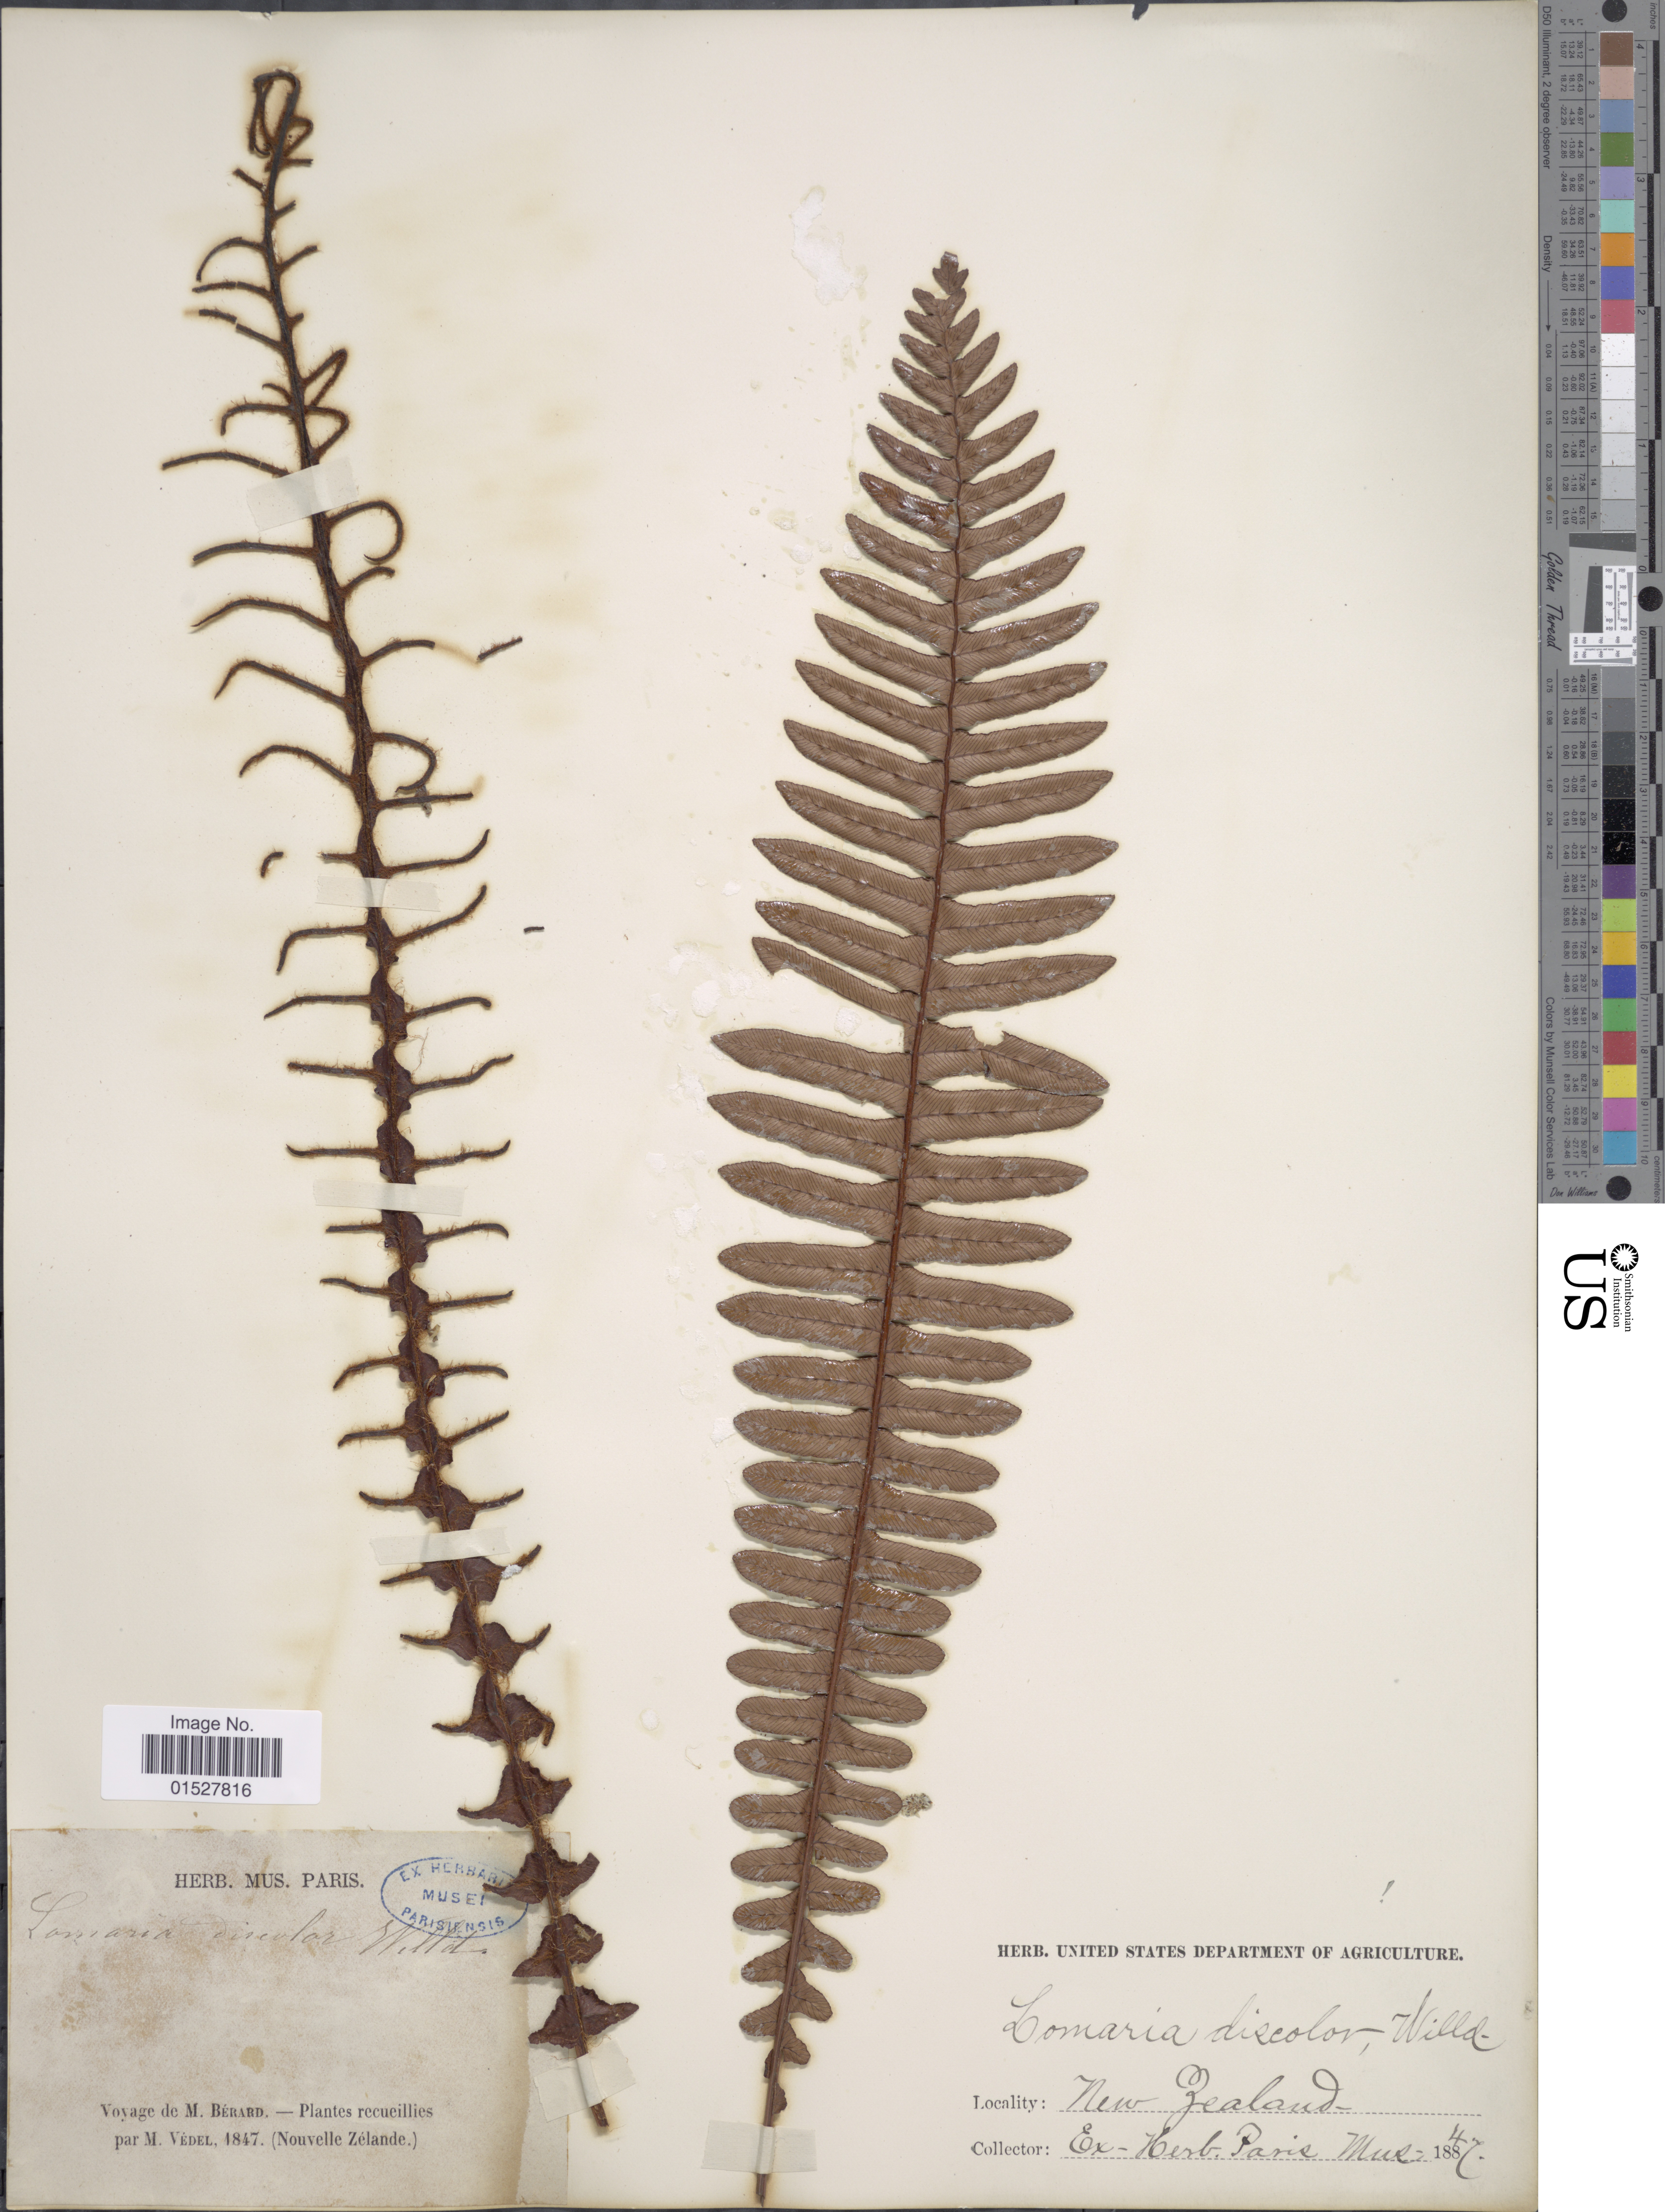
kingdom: Plantae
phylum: Tracheophyta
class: Polypodiopsida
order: Polypodiales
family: Blechnaceae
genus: Blechnum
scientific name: Blechnum discolor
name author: (G. Forst.) Keyserl.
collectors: ex herb. Mus. Paris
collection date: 1847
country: New Zealand